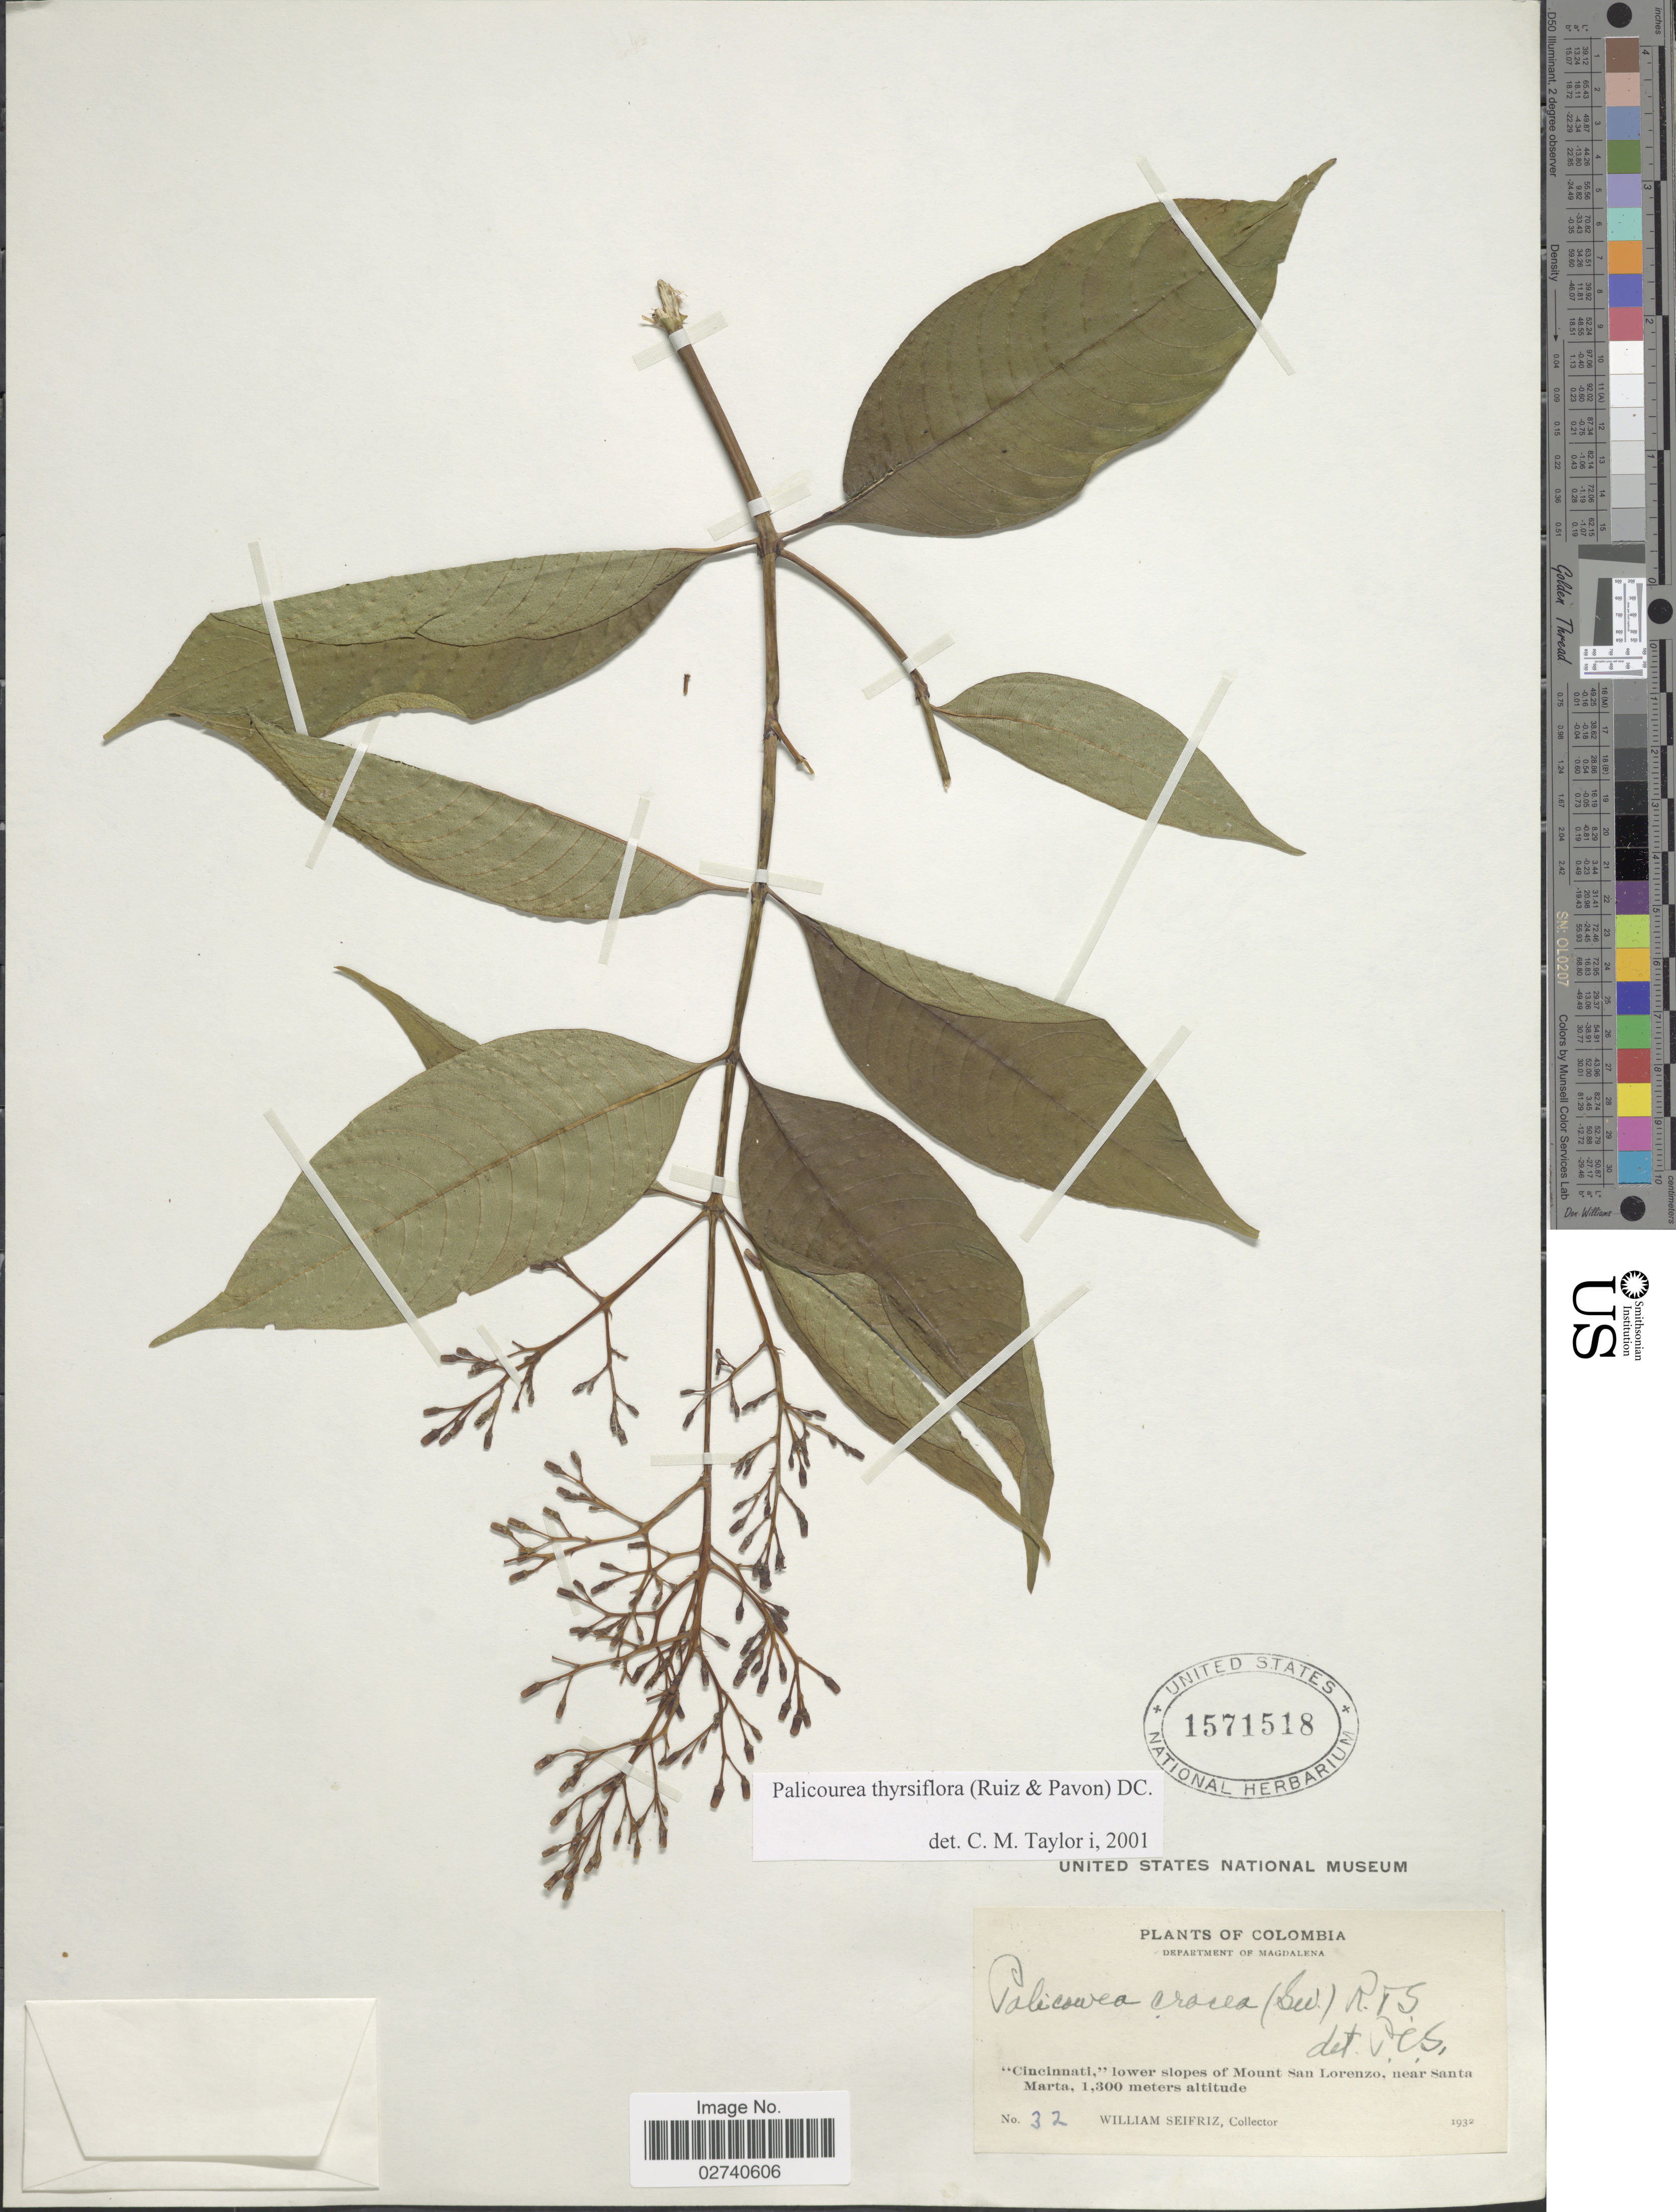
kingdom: Plantae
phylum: Tracheophyta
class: Magnoliopsida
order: Gentianales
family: Rubiaceae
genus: Palicourea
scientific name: Palicourea thyrsiflora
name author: (Ruiz & Pav.) DC.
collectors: W. Seifriz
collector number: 32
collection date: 1932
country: Colombia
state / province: Magdalena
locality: Cincinnati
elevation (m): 1300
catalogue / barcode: US 1571518